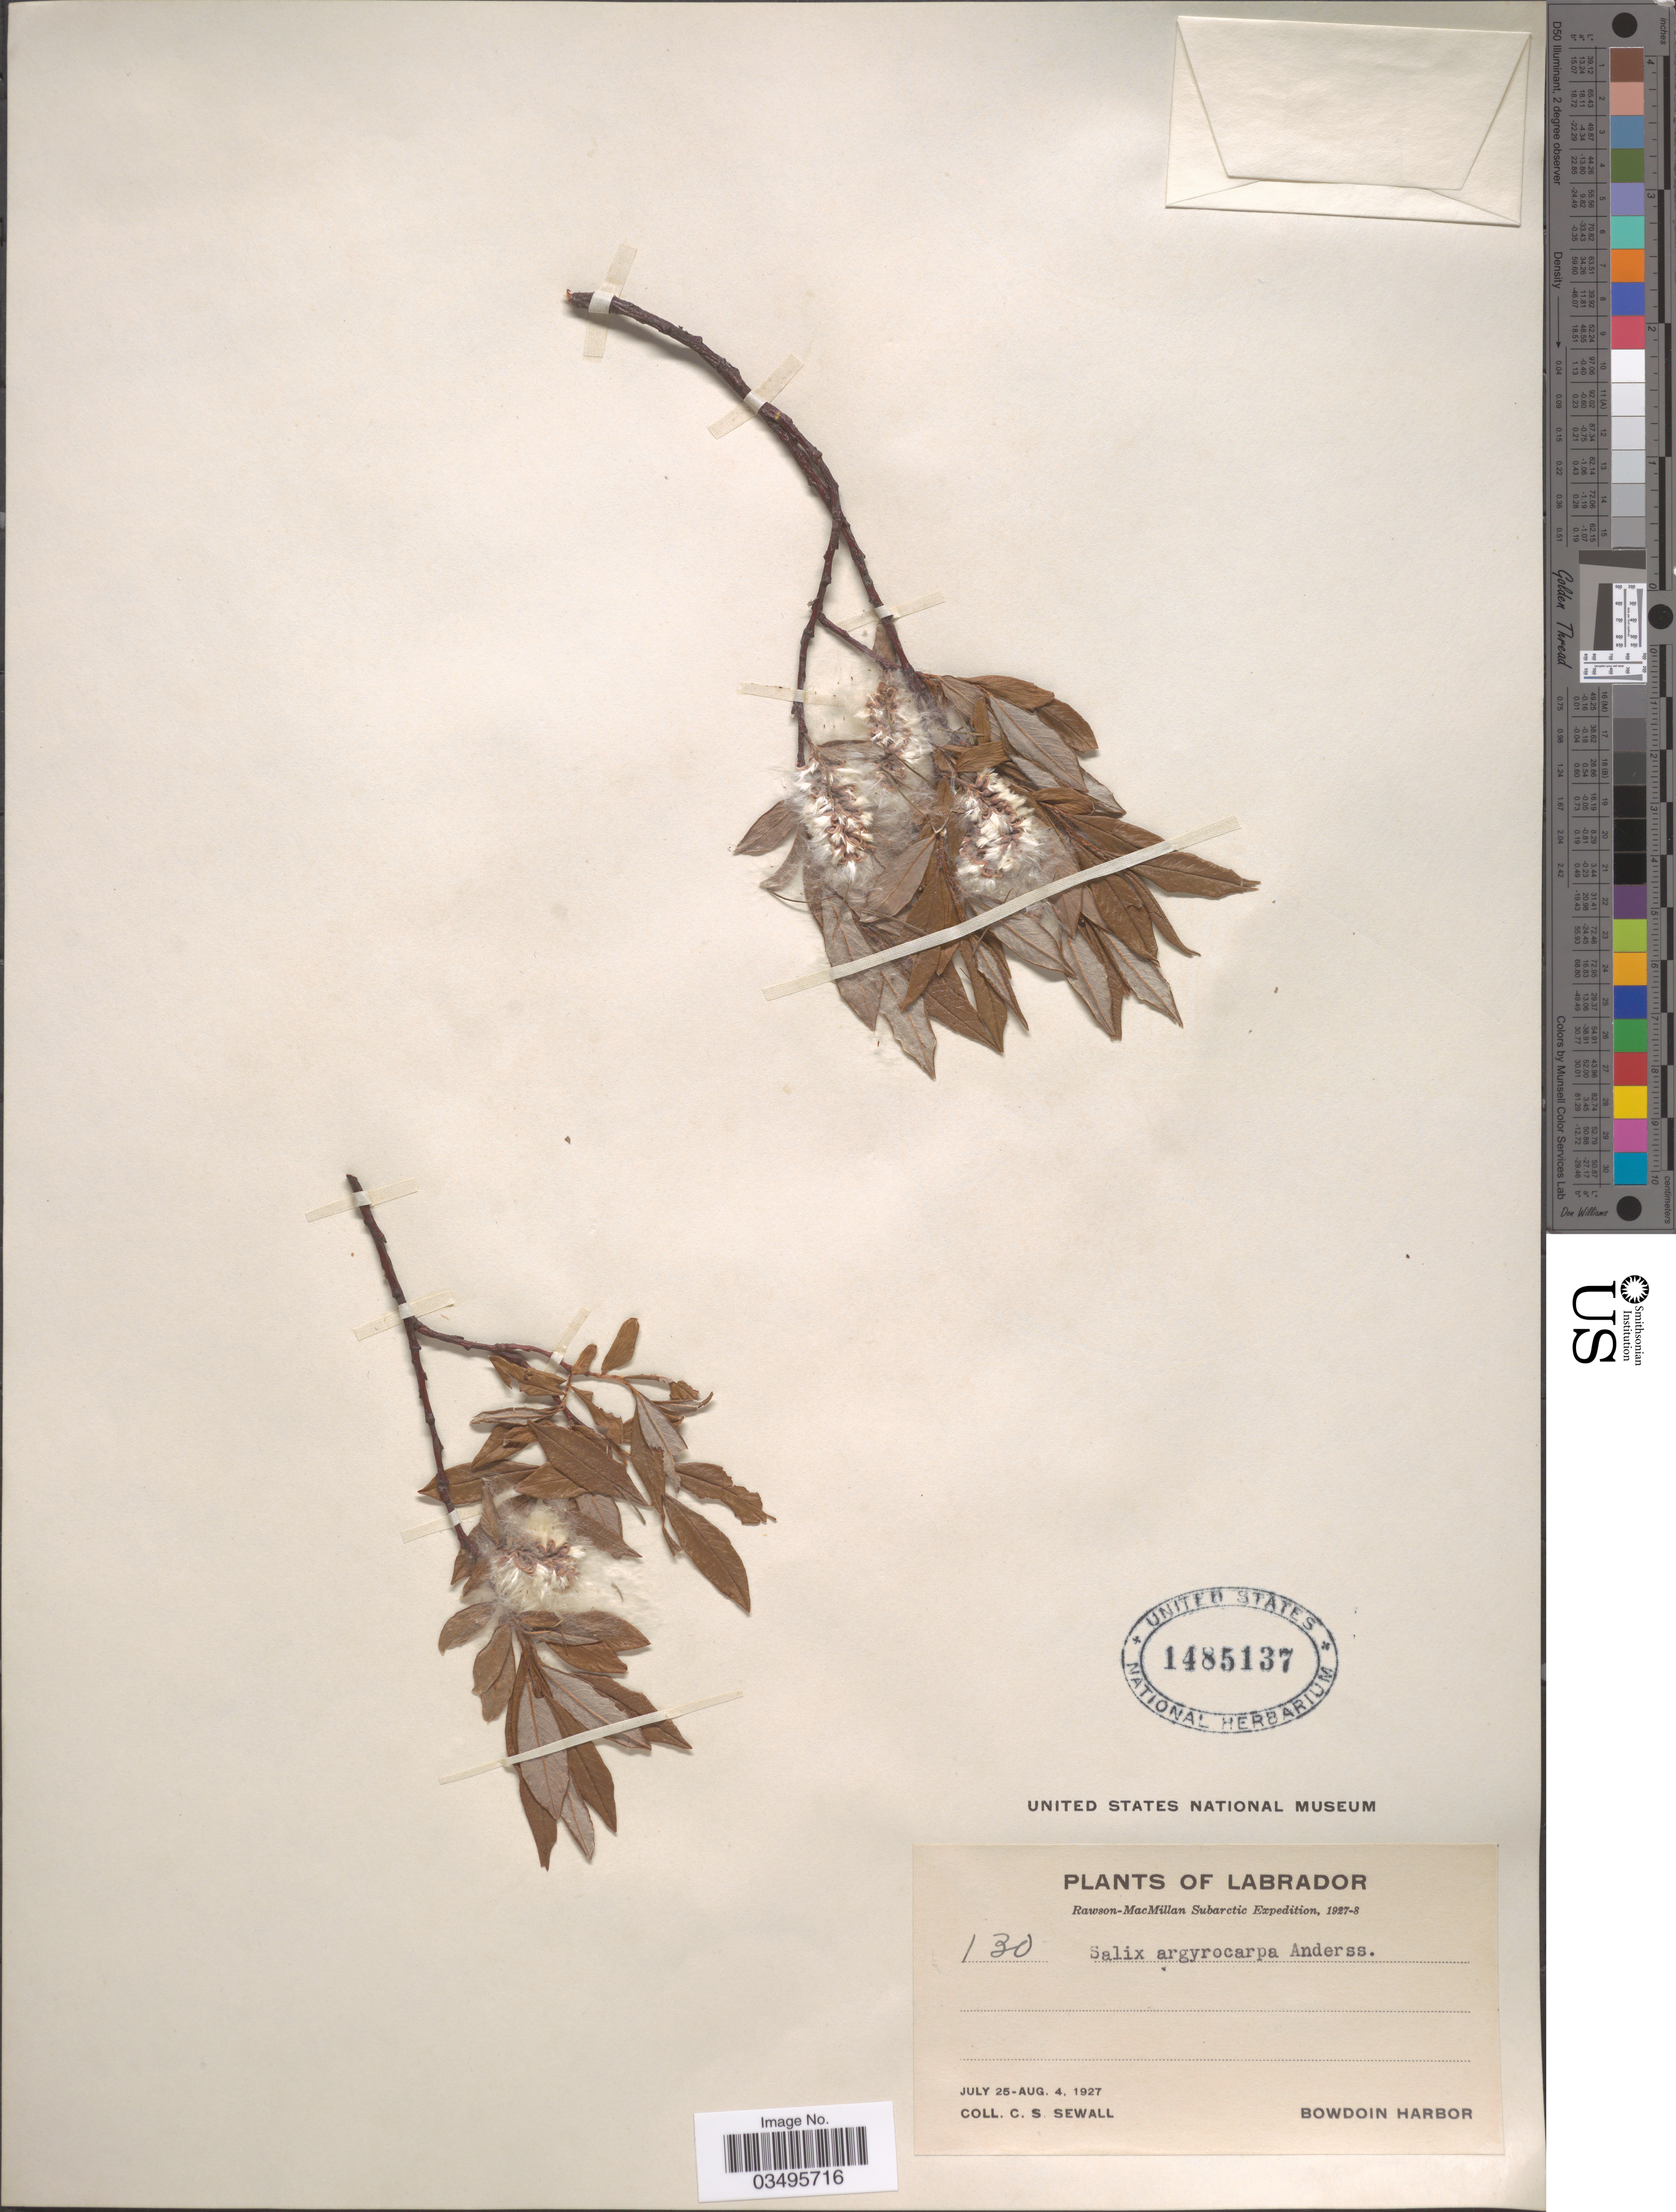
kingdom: Plantae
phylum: Tracheophyta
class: Magnoliopsida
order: Malpighiales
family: Salicaceae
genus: Salix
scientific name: Salix argyrocarpa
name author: L. Andersson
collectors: C. Sewall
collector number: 130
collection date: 1927-07-25/1927-08-04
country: Canada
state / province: Newfoundland and Labrador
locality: Labrador. Bowdoin Harbor.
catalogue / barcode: US 1485137